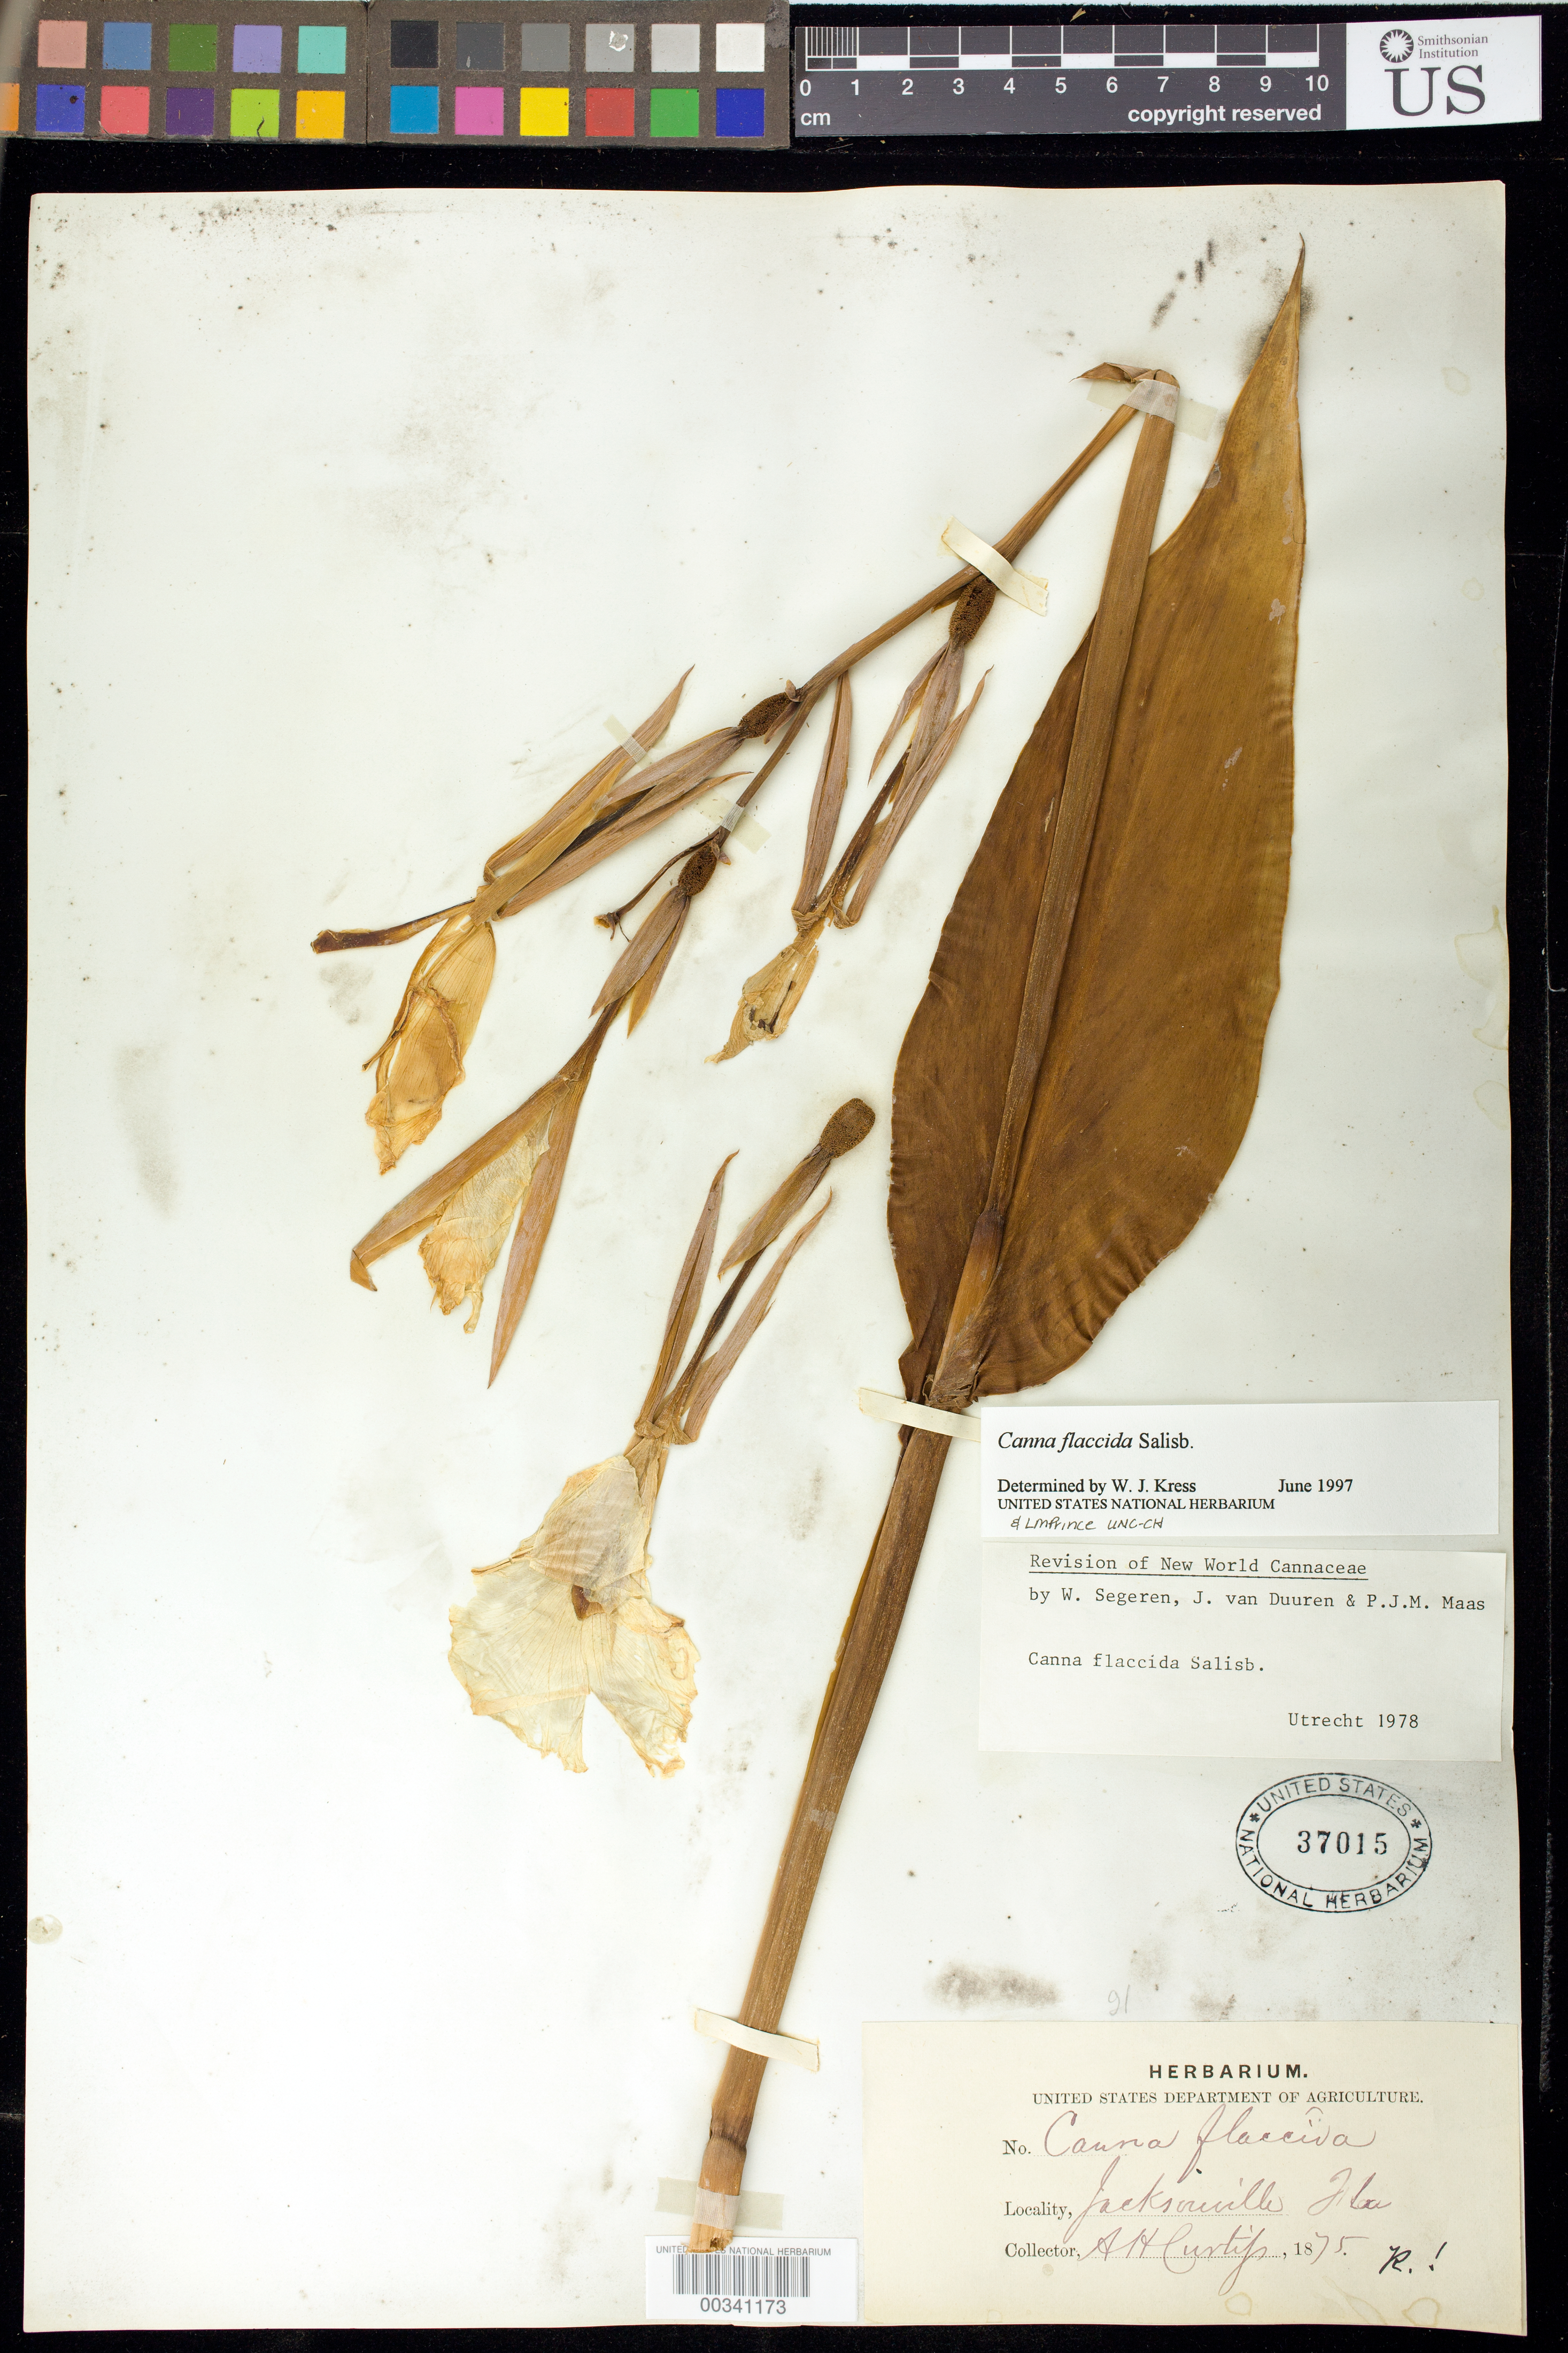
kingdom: Plantae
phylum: Tracheophyta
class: Liliopsida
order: Zingiberales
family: Cannaceae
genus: Canna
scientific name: Canna flaccida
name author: Salisb.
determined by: Segeren, W.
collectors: A. H. Curtiss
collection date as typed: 1875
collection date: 1875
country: United States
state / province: Florida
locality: Jacksonville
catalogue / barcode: US 37015